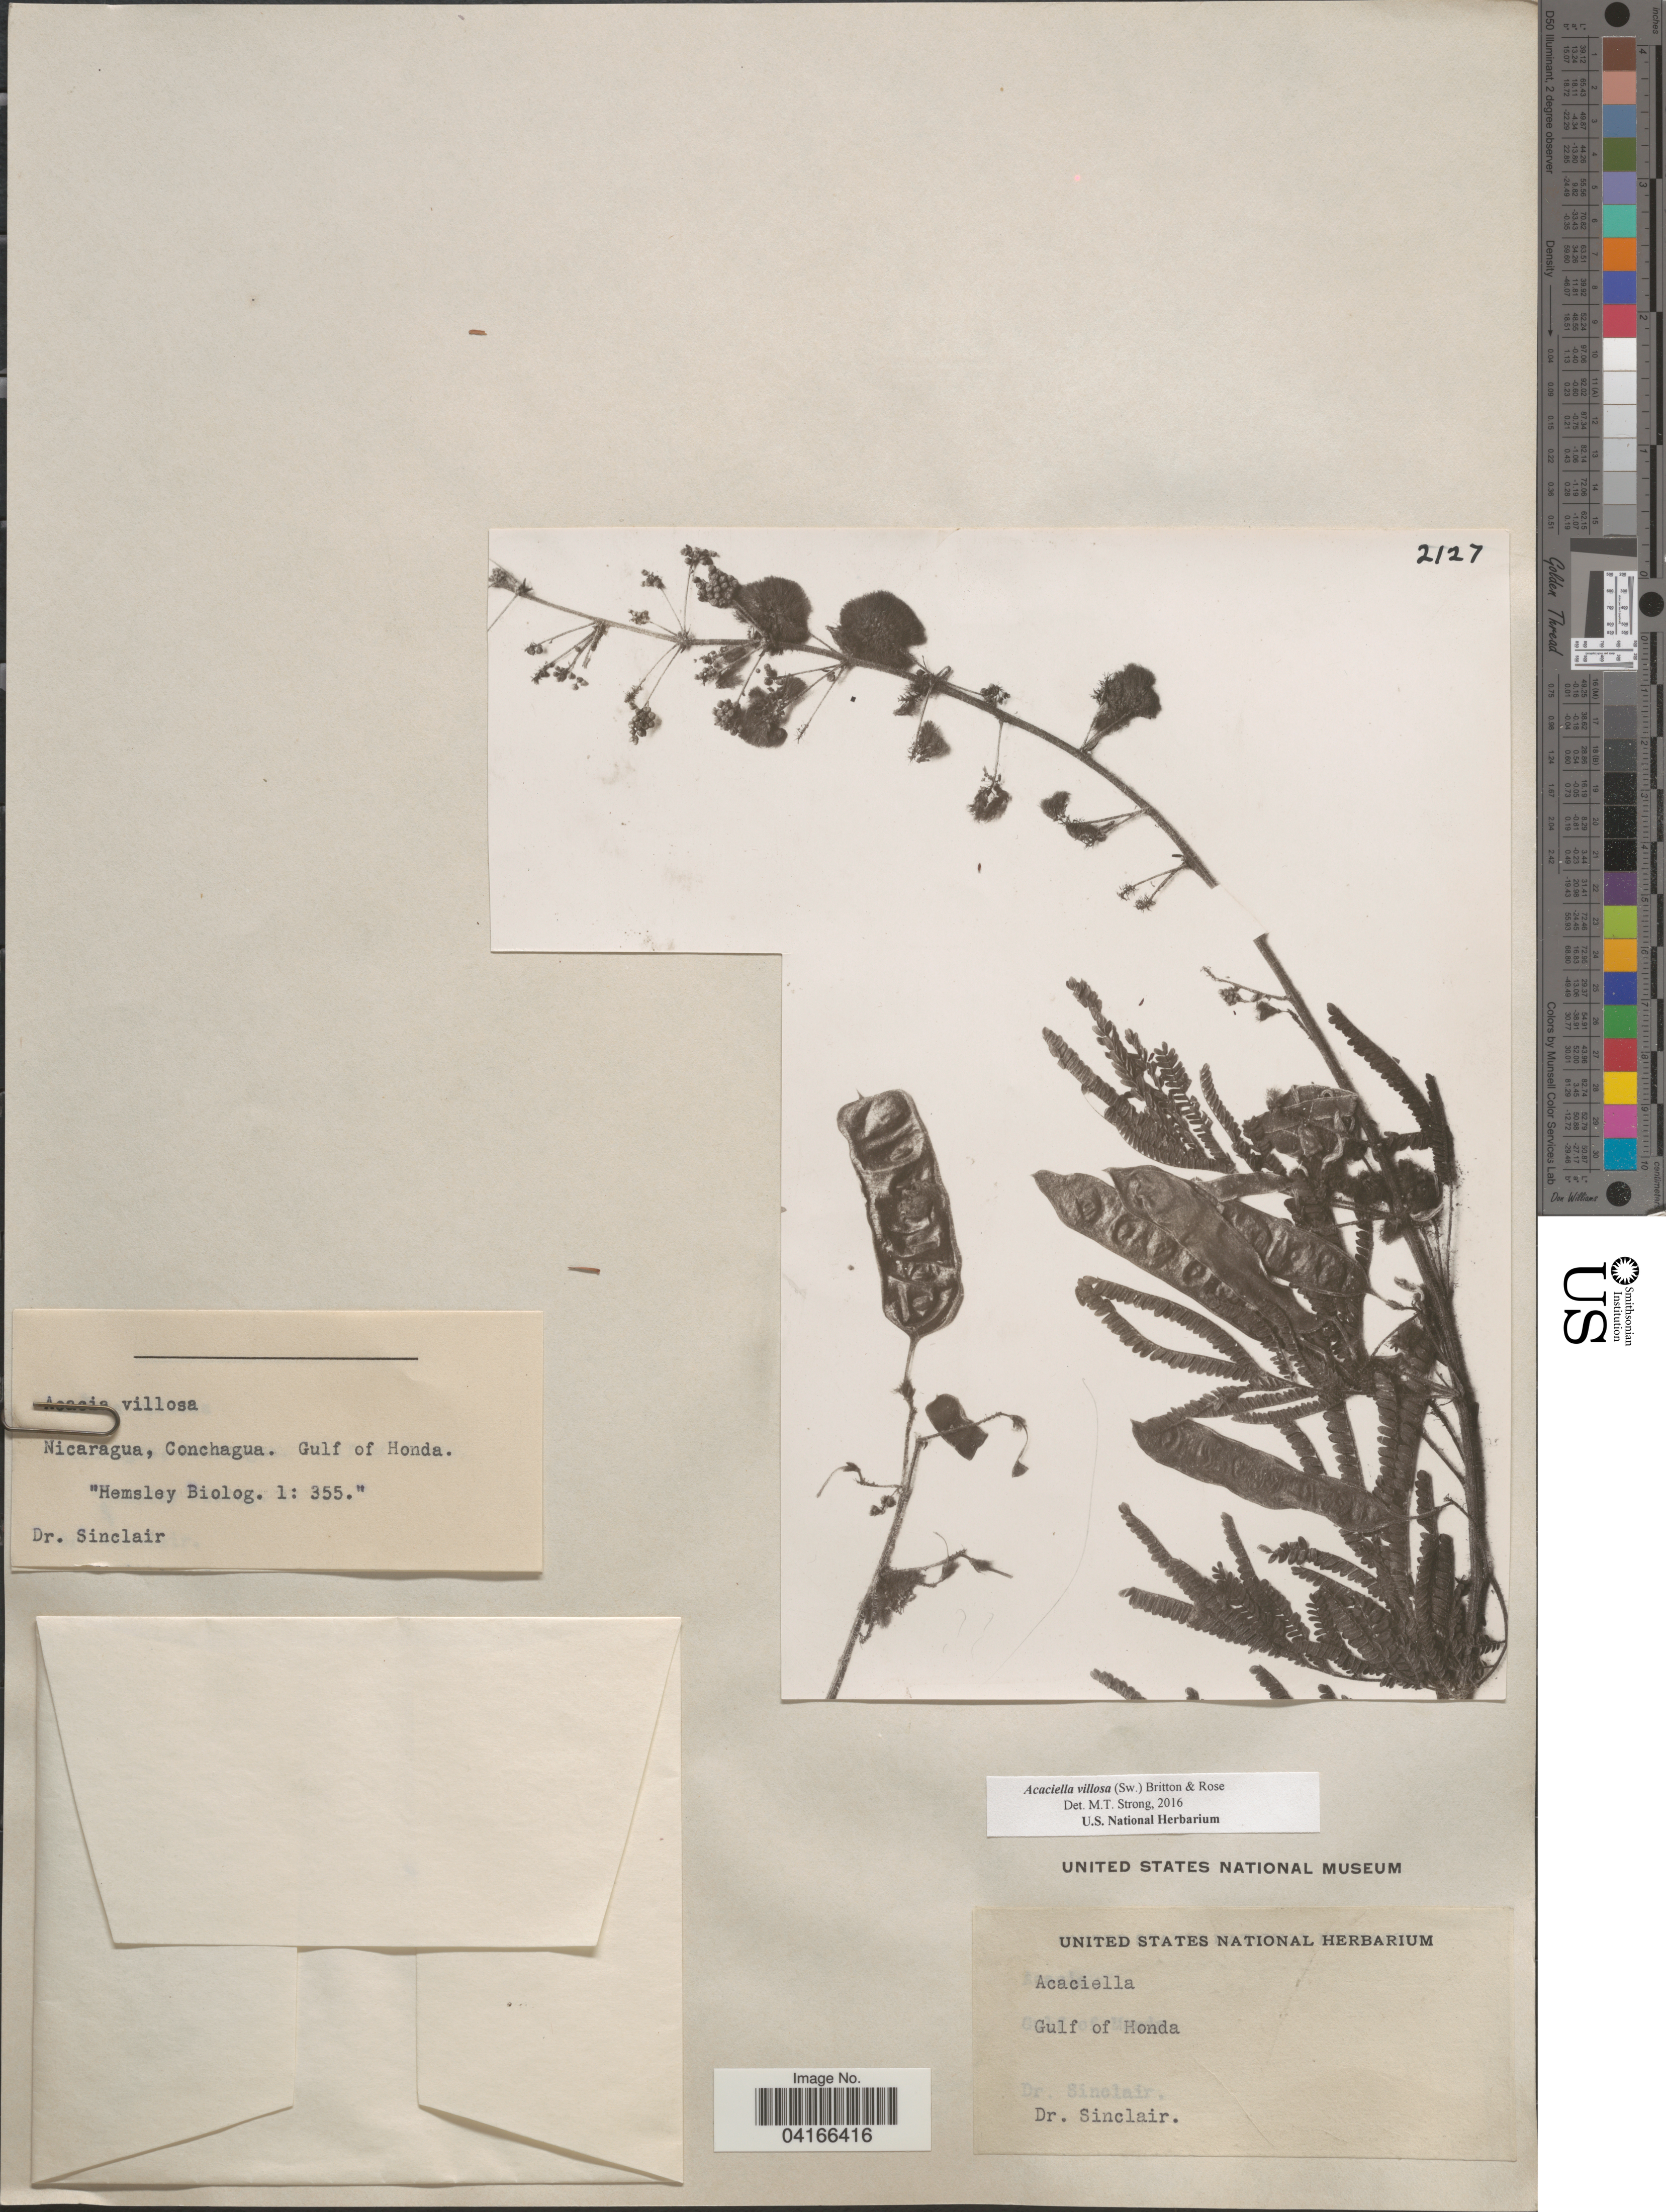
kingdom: Plantae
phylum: Tracheophyta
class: Magnoliopsida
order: Fabales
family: Fabaceae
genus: Acaciella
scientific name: Acaciella villosa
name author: (Sw.) Britton & Rose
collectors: Sinclair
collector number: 2127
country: Nicaragua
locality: Conchagua. Gulf of Honda.